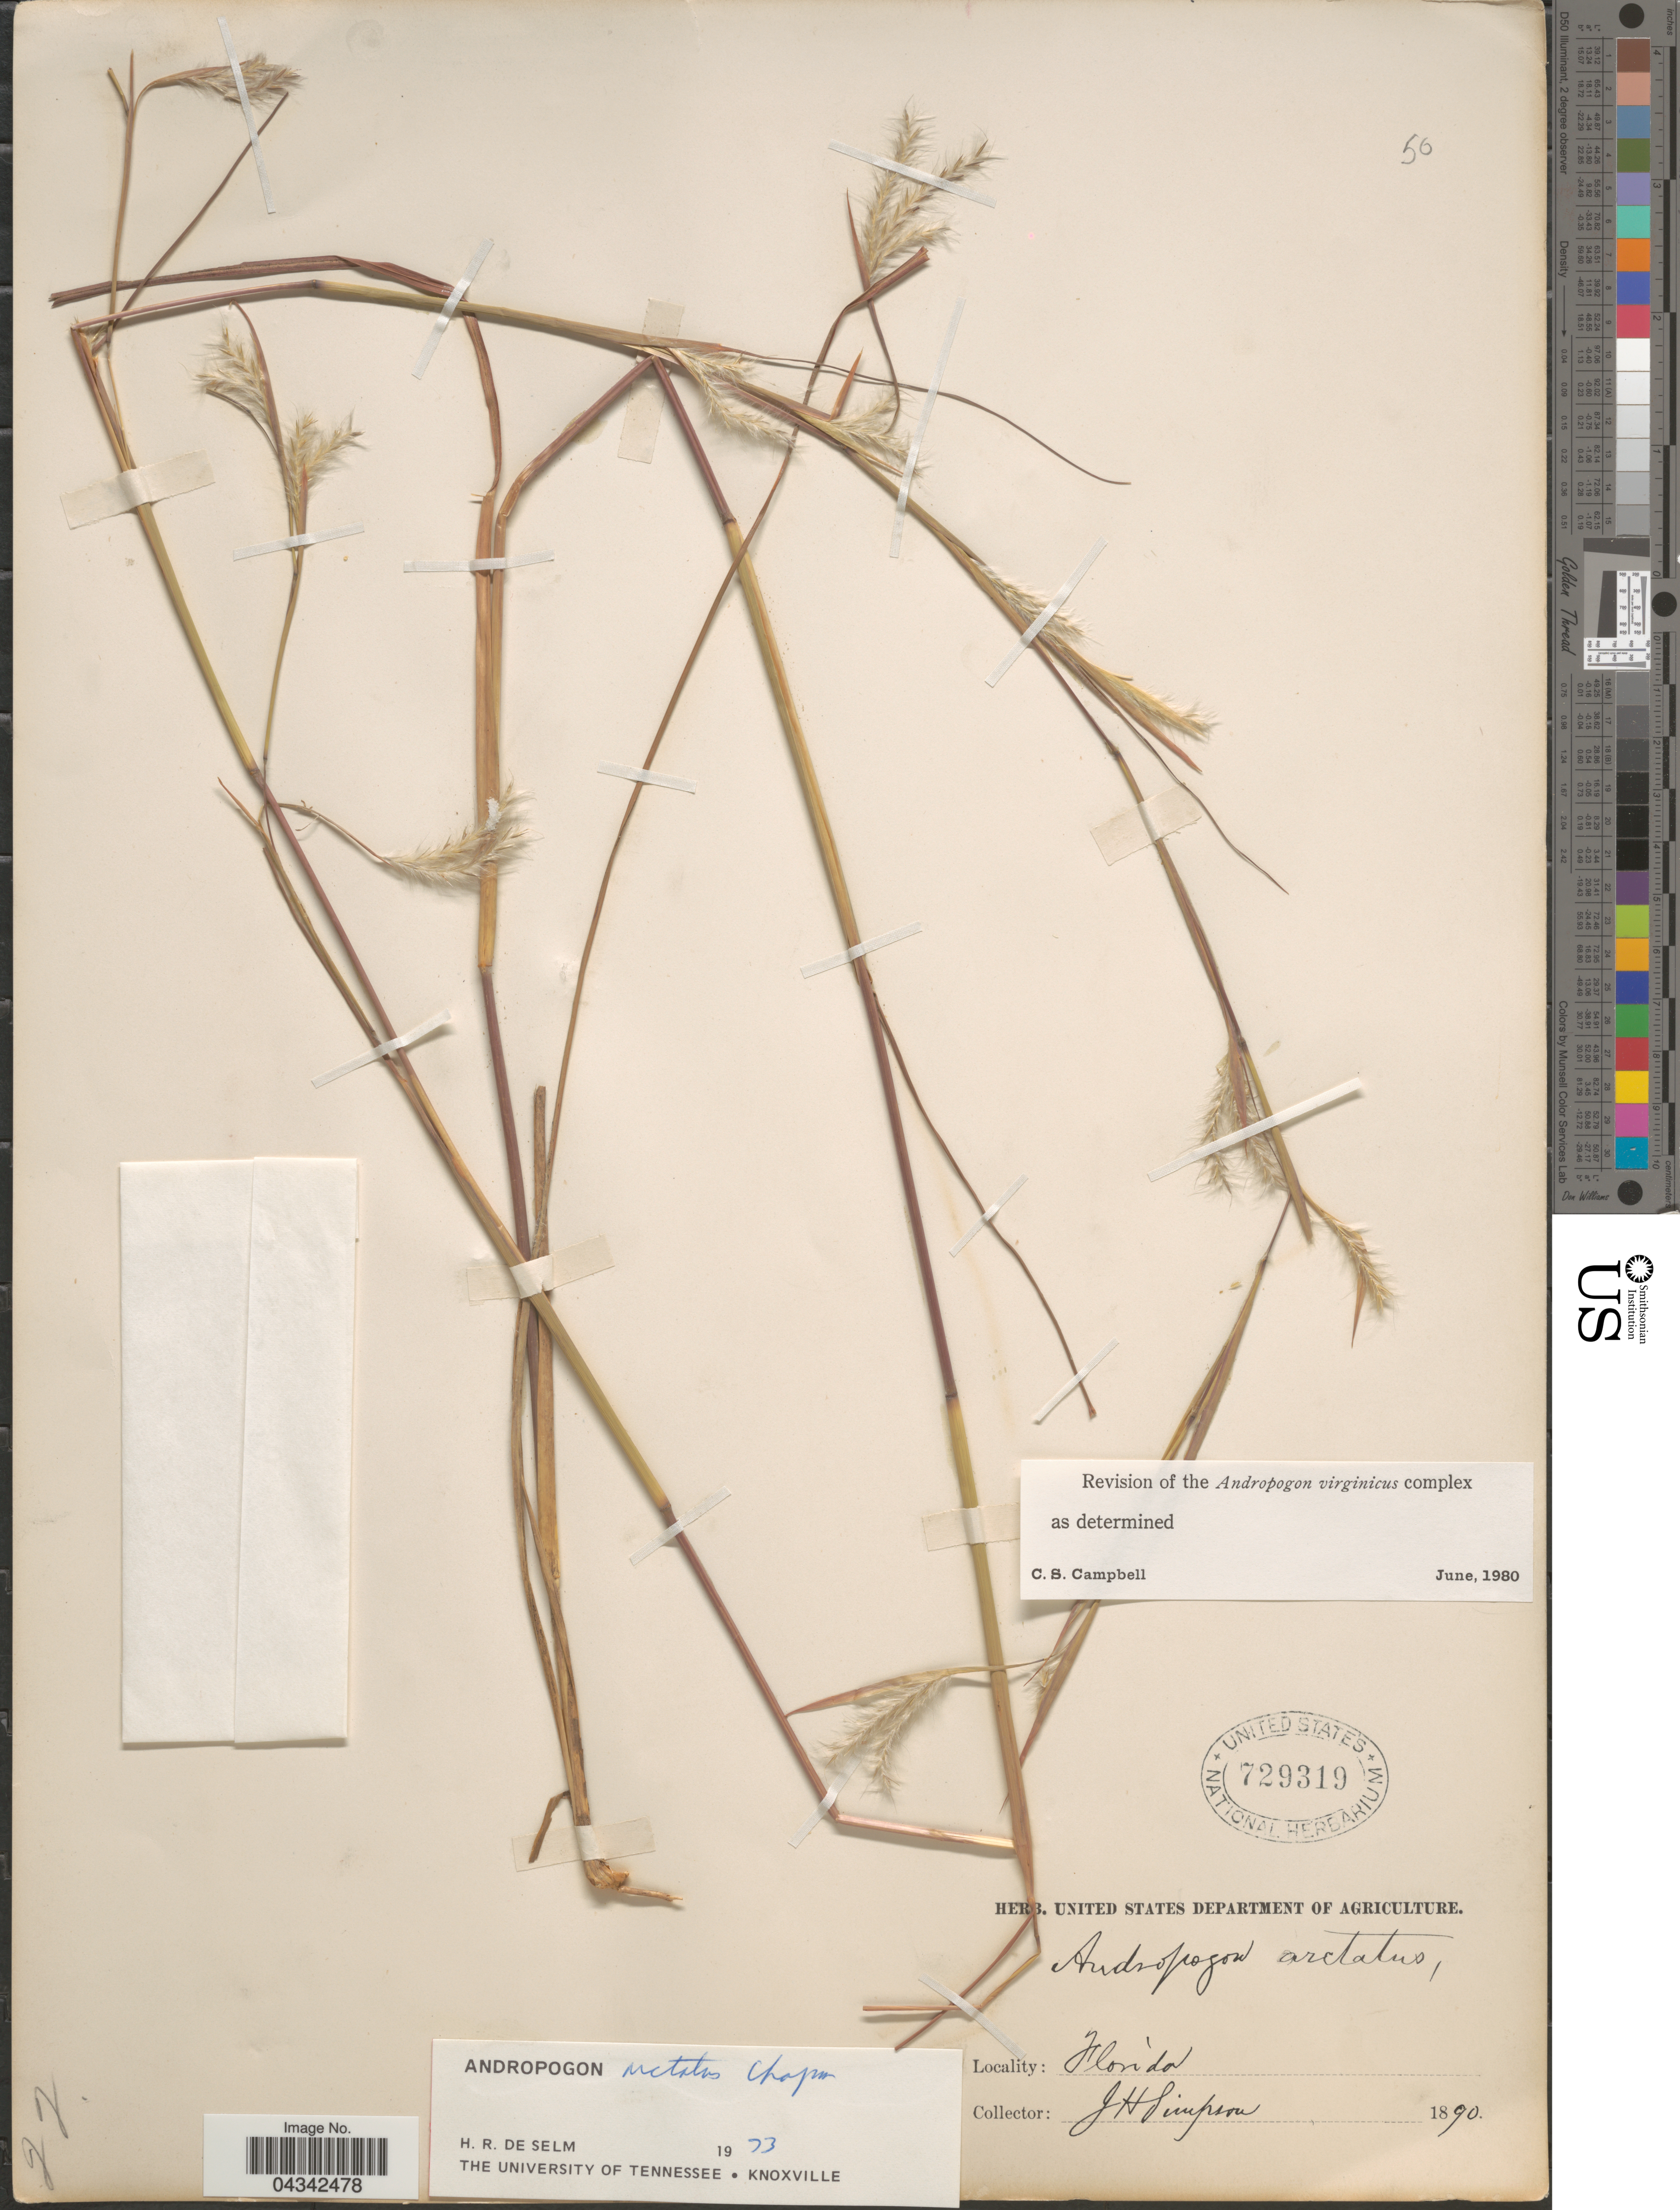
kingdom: Plantae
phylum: Tracheophyta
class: Liliopsida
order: Poales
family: Poaceae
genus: Andropogon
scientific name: Andropogon arctatus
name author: Chapm.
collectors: J. H. Simpson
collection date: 1890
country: United States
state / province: Florida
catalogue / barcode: US 729319